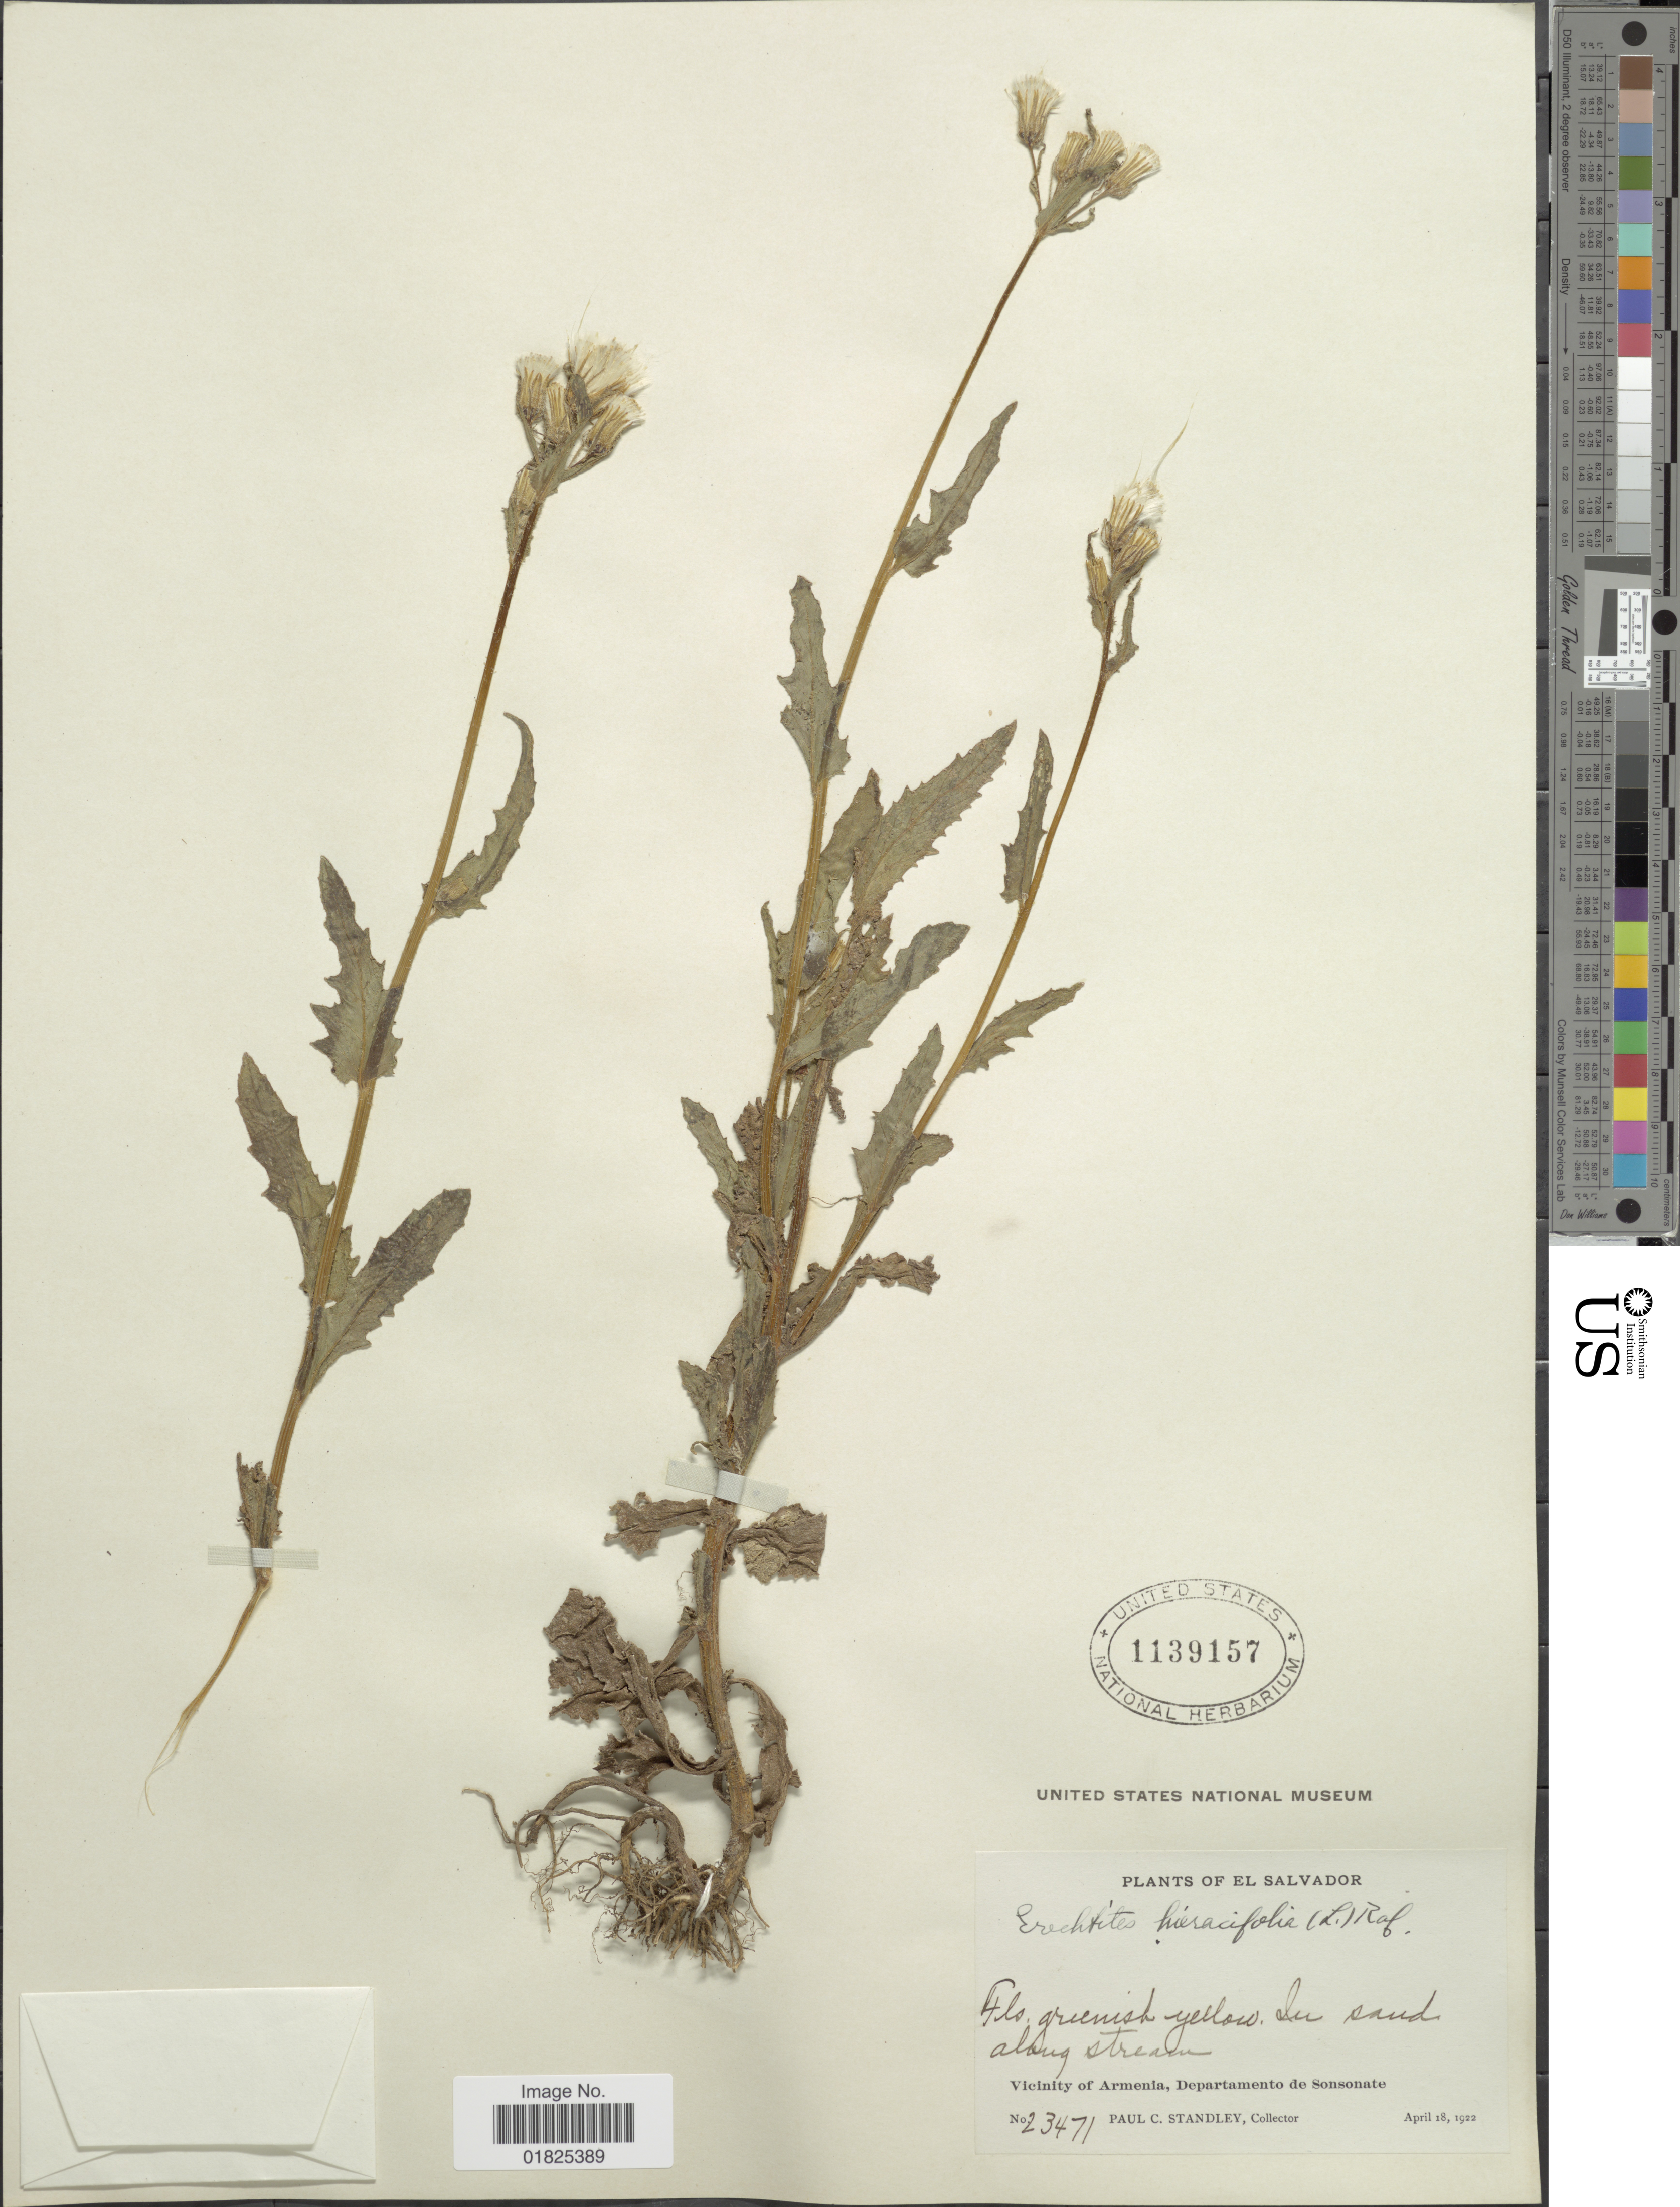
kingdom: Plantae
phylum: Tracheophyta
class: Magnoliopsida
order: Asterales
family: Asteraceae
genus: Erechtites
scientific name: Erechtites hieraciifolius var. cacaliodes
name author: (Fisch. ex Spreng.) Less. ex Griseb.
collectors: P. C. Standley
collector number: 23471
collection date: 1922-04-18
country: El Salvador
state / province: Sonsonate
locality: Vicinity of Armenia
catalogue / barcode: US 1139157